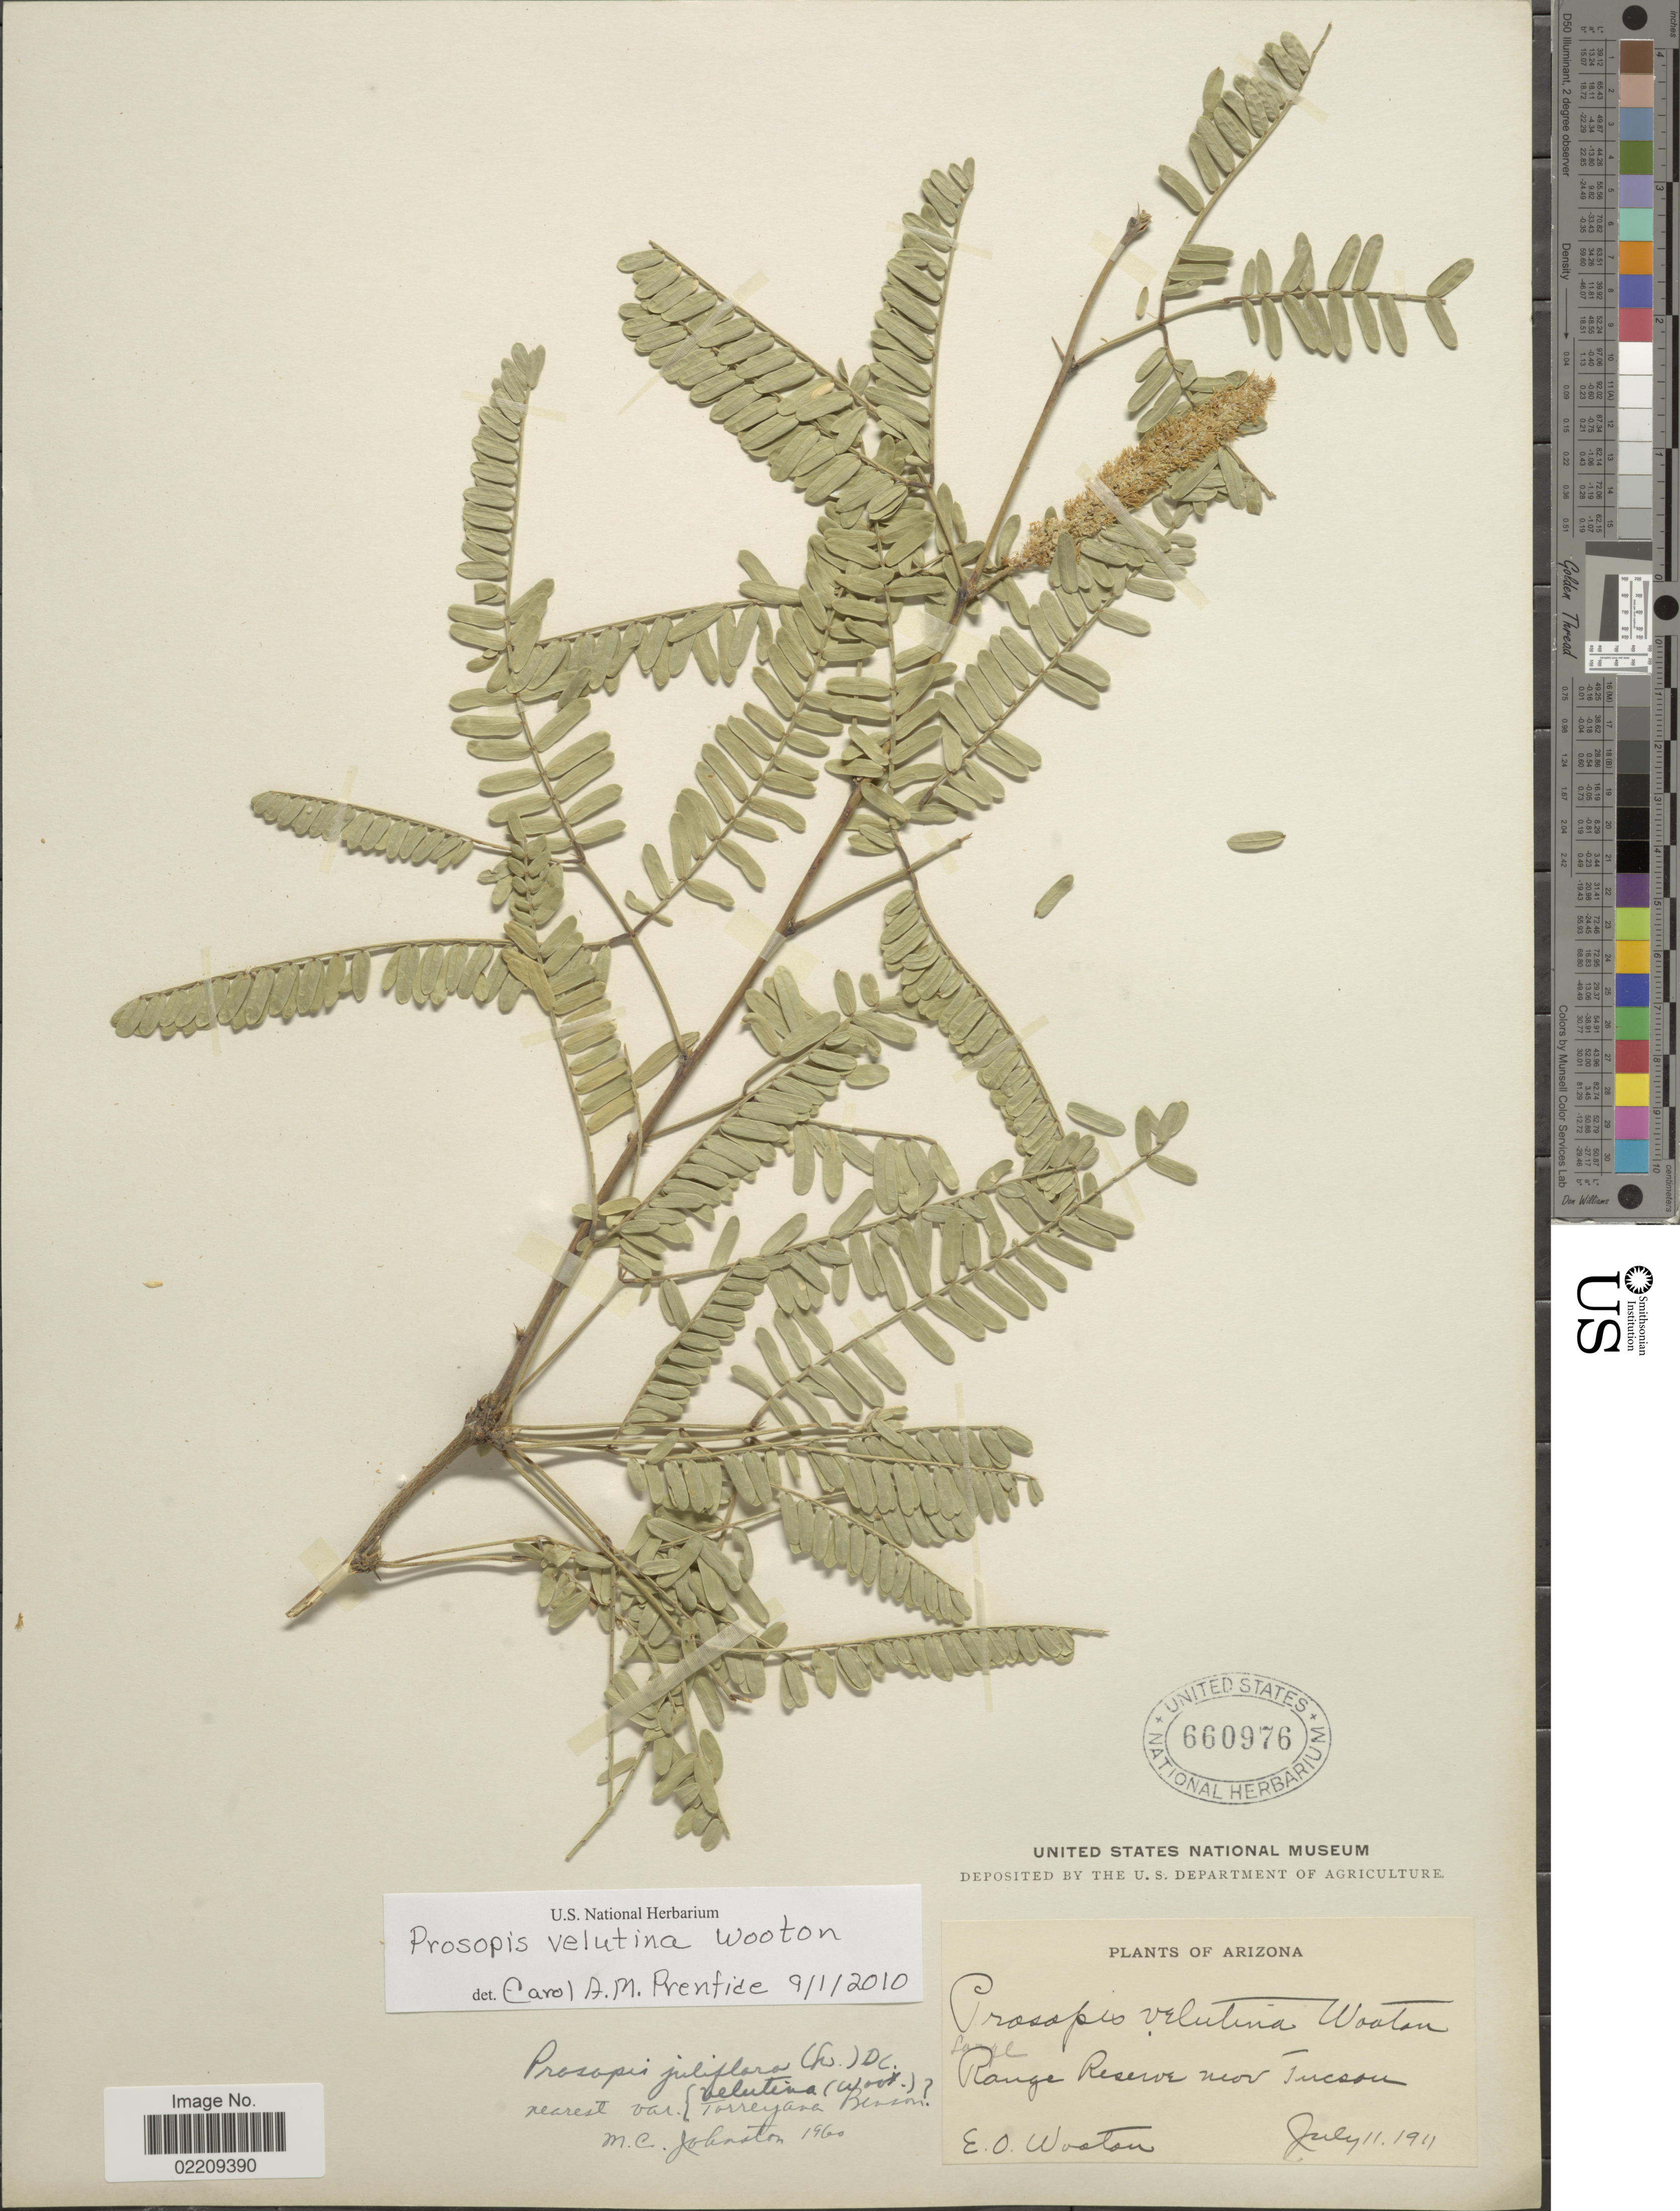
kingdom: Plantae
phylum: Tracheophyta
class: Magnoliopsida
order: Fabales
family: Fabaceae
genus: Neltuma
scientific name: Neltuma velutina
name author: (Wooton) Britton & Rose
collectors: E. O. Wooton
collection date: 1911-07-11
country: United States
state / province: Arizona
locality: Range Reserve near Tucson.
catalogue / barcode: US 660976